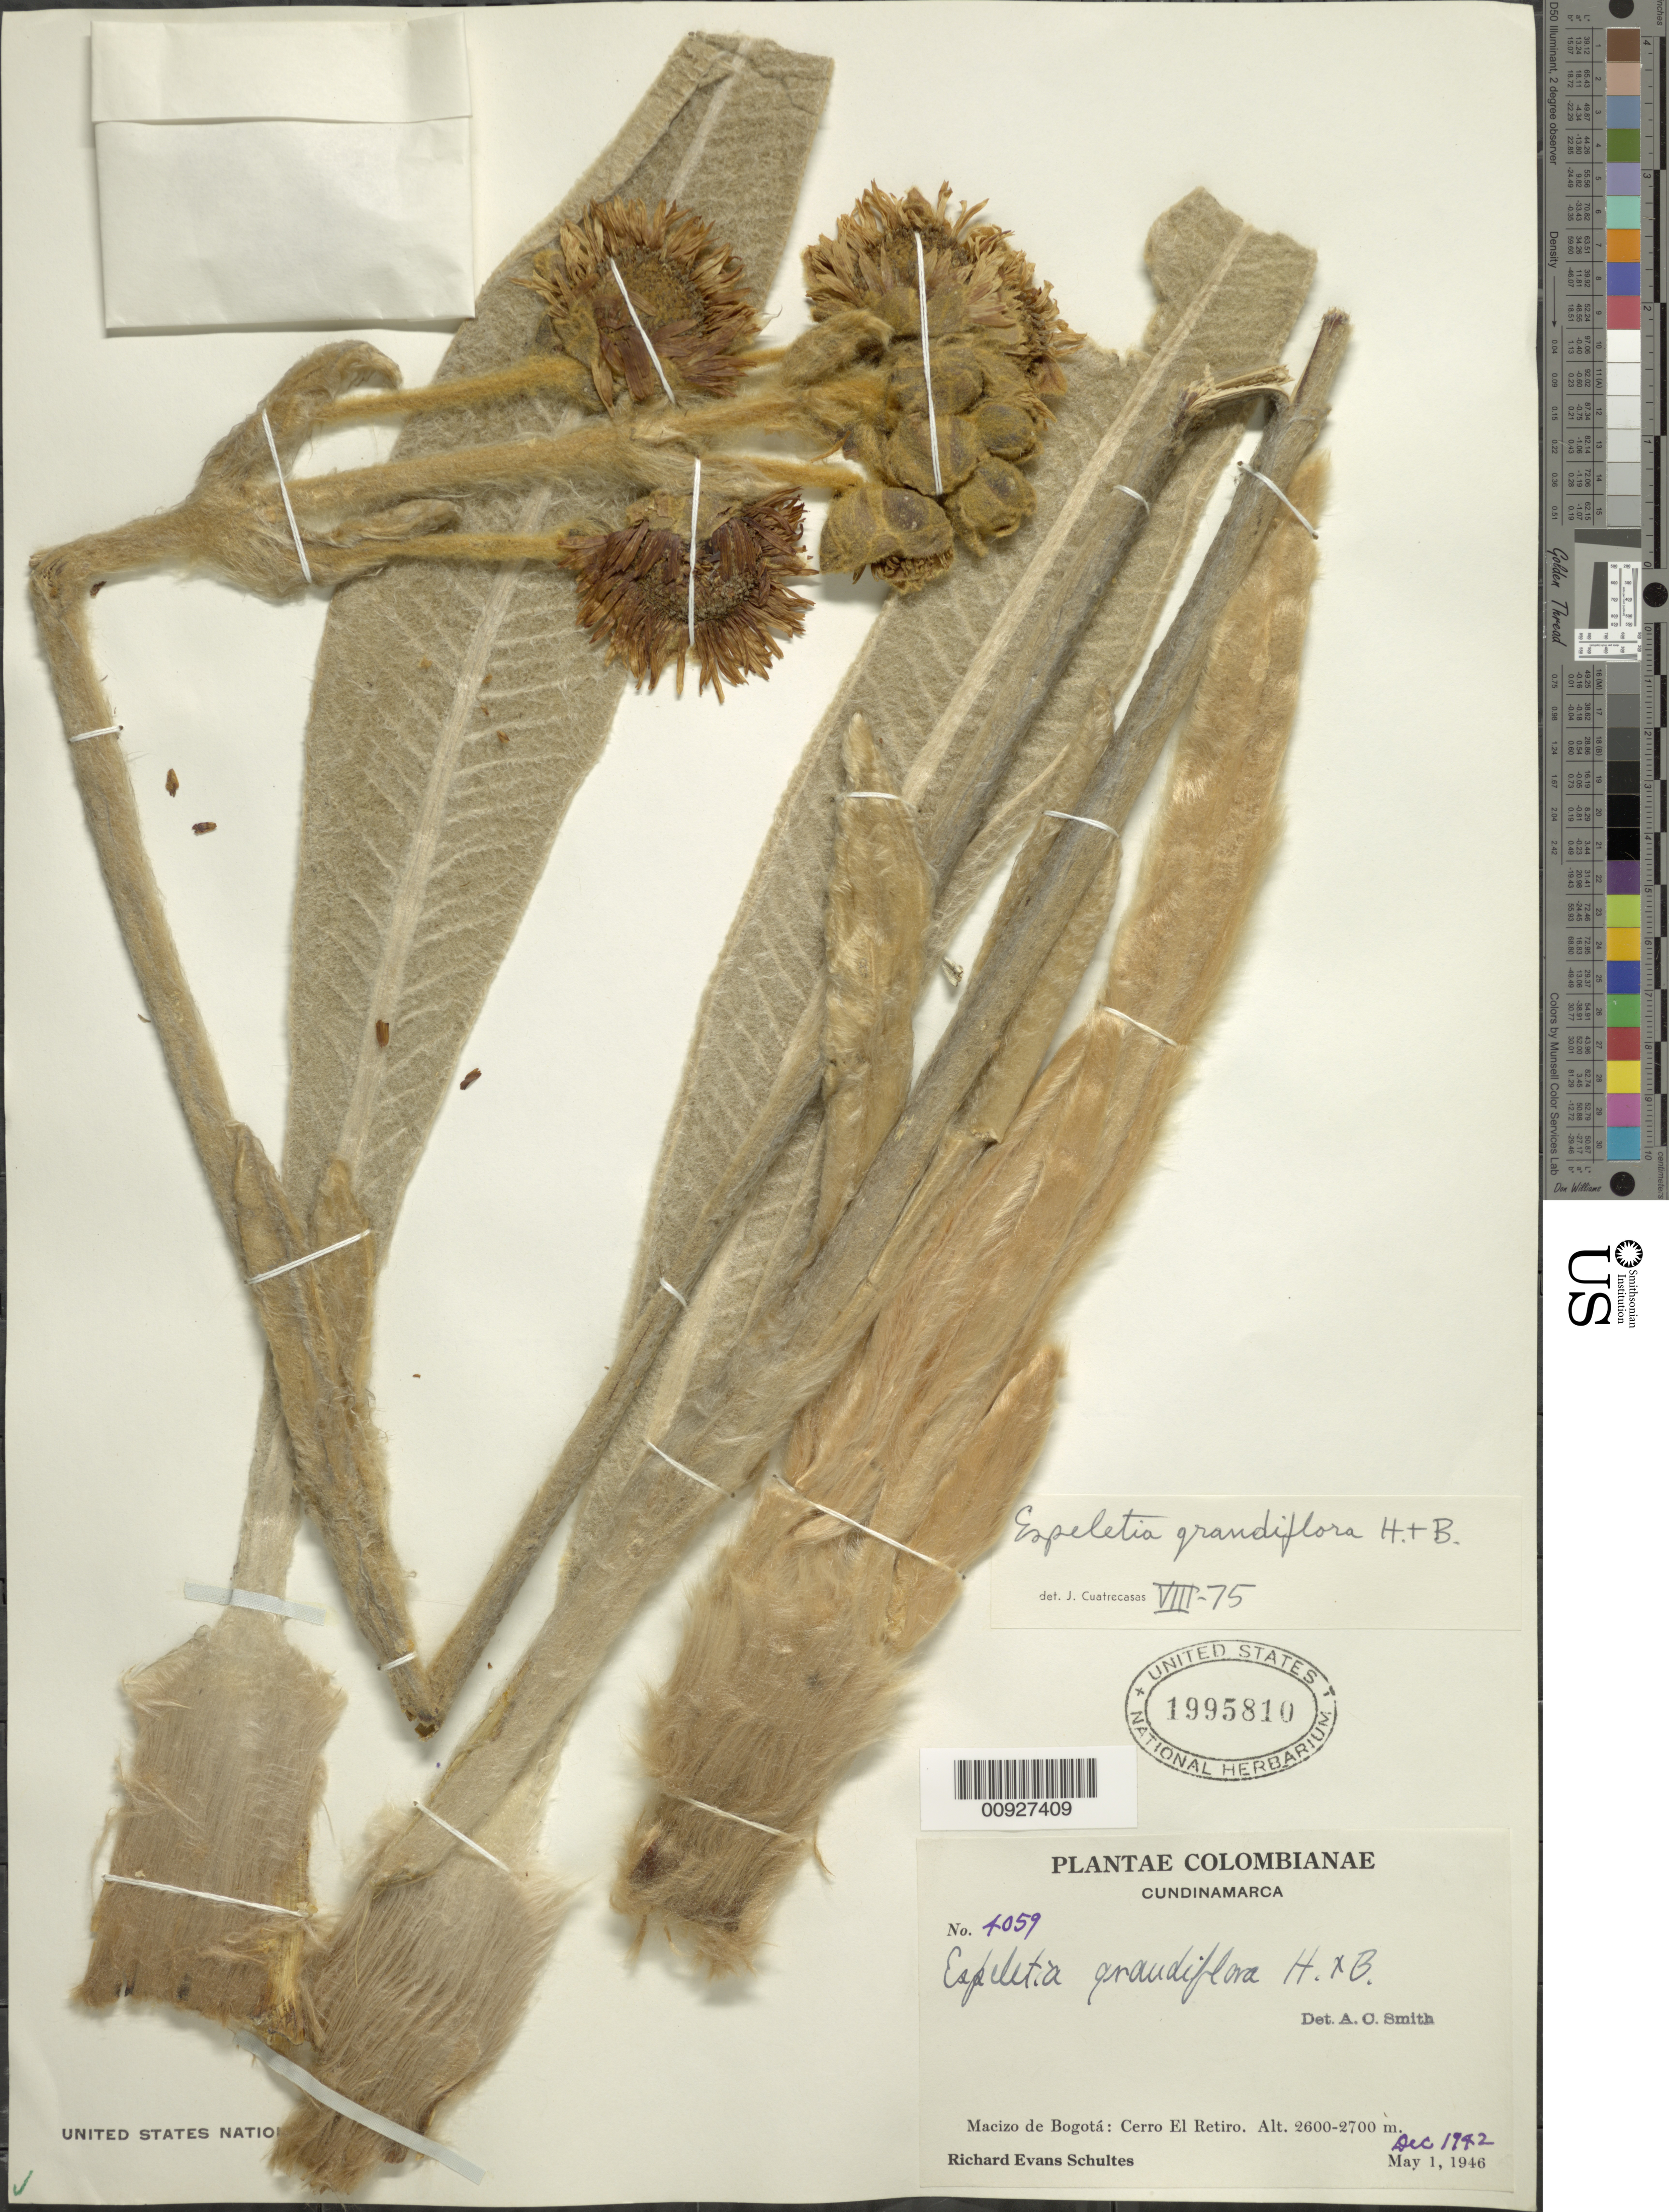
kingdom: Plantae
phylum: Tracheophyta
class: Magnoliopsida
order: Asterales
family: Asteraceae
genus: Espeletia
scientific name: Espeletia grandiflora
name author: Humb. & Bonpl.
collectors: R. E. Schultes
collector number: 4059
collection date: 1942-12-01/1942-12-31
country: Colombia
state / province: Cundinamarca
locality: Macizo de Bogotá: Cerro El Retiro.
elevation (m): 2600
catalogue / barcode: US 1995810